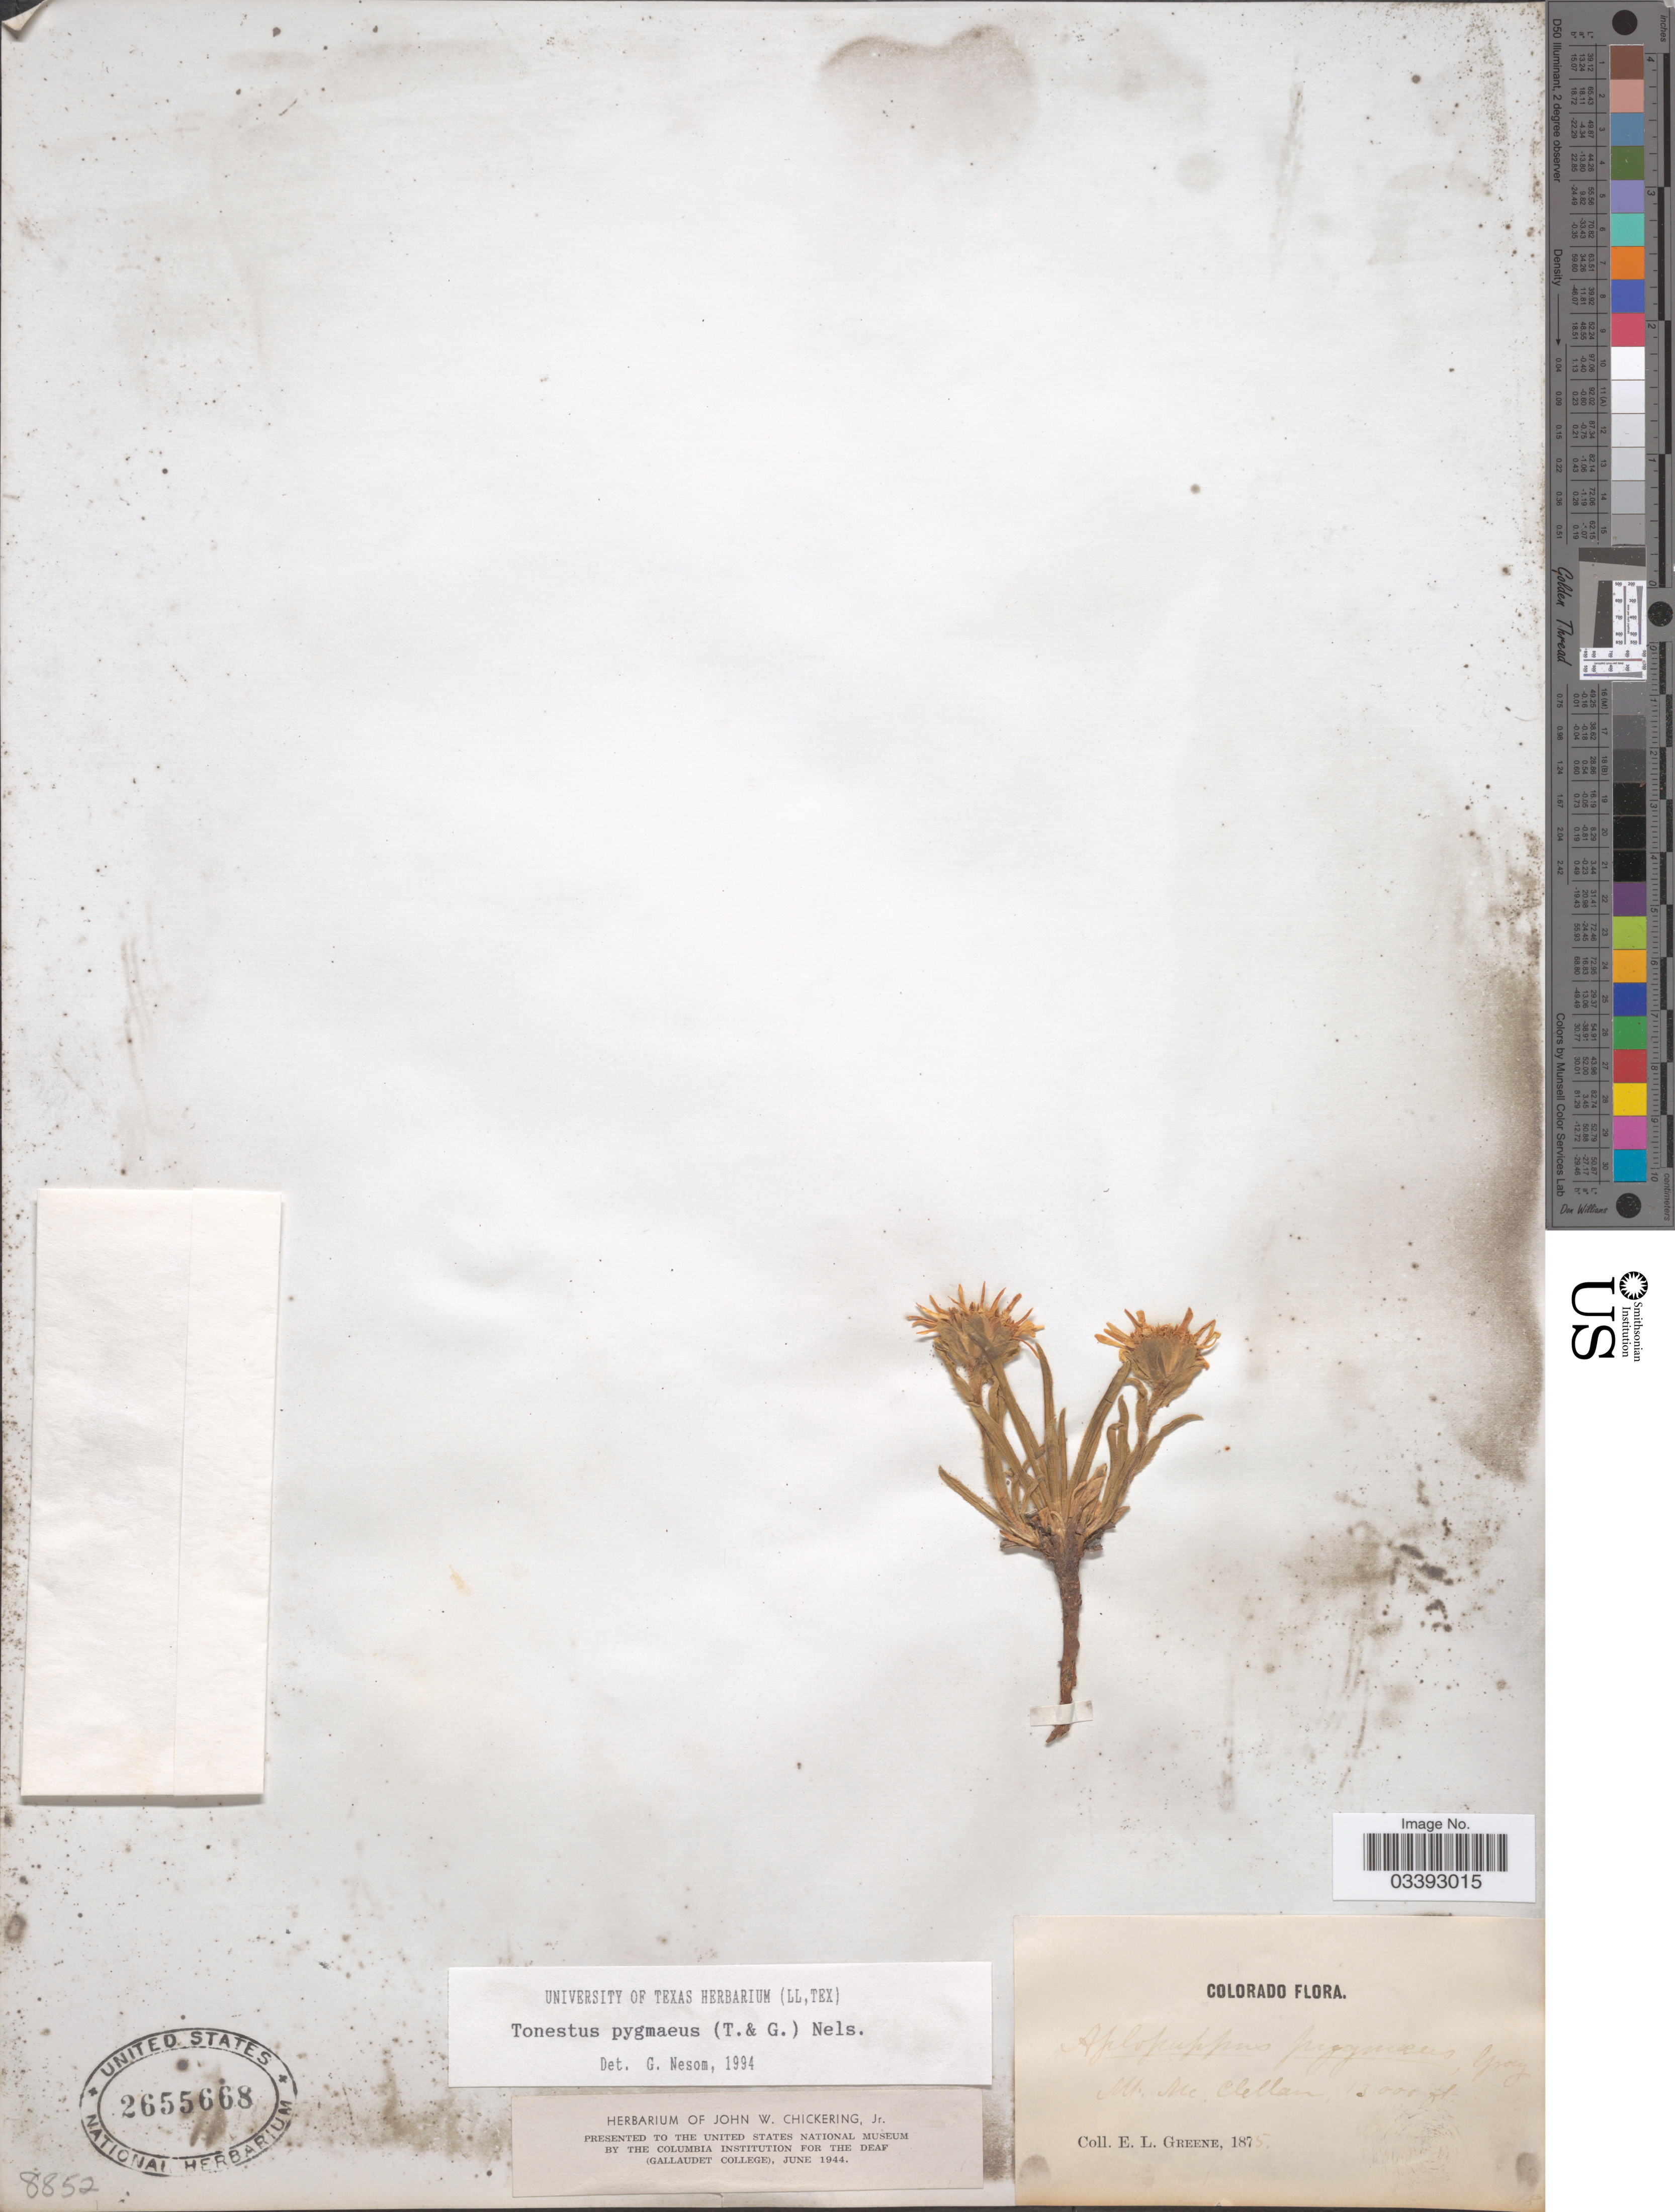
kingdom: Plantae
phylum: Tracheophyta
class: Magnoliopsida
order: Asterales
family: Asteraceae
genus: Tonestus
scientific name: Tonestus pygmaeus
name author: (Torr. & A. Gray) A. Nelson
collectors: E. L. Greene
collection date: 1875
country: United States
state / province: Colorado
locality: Mt. Mc. Clellan.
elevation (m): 3962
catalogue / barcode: US 2655668